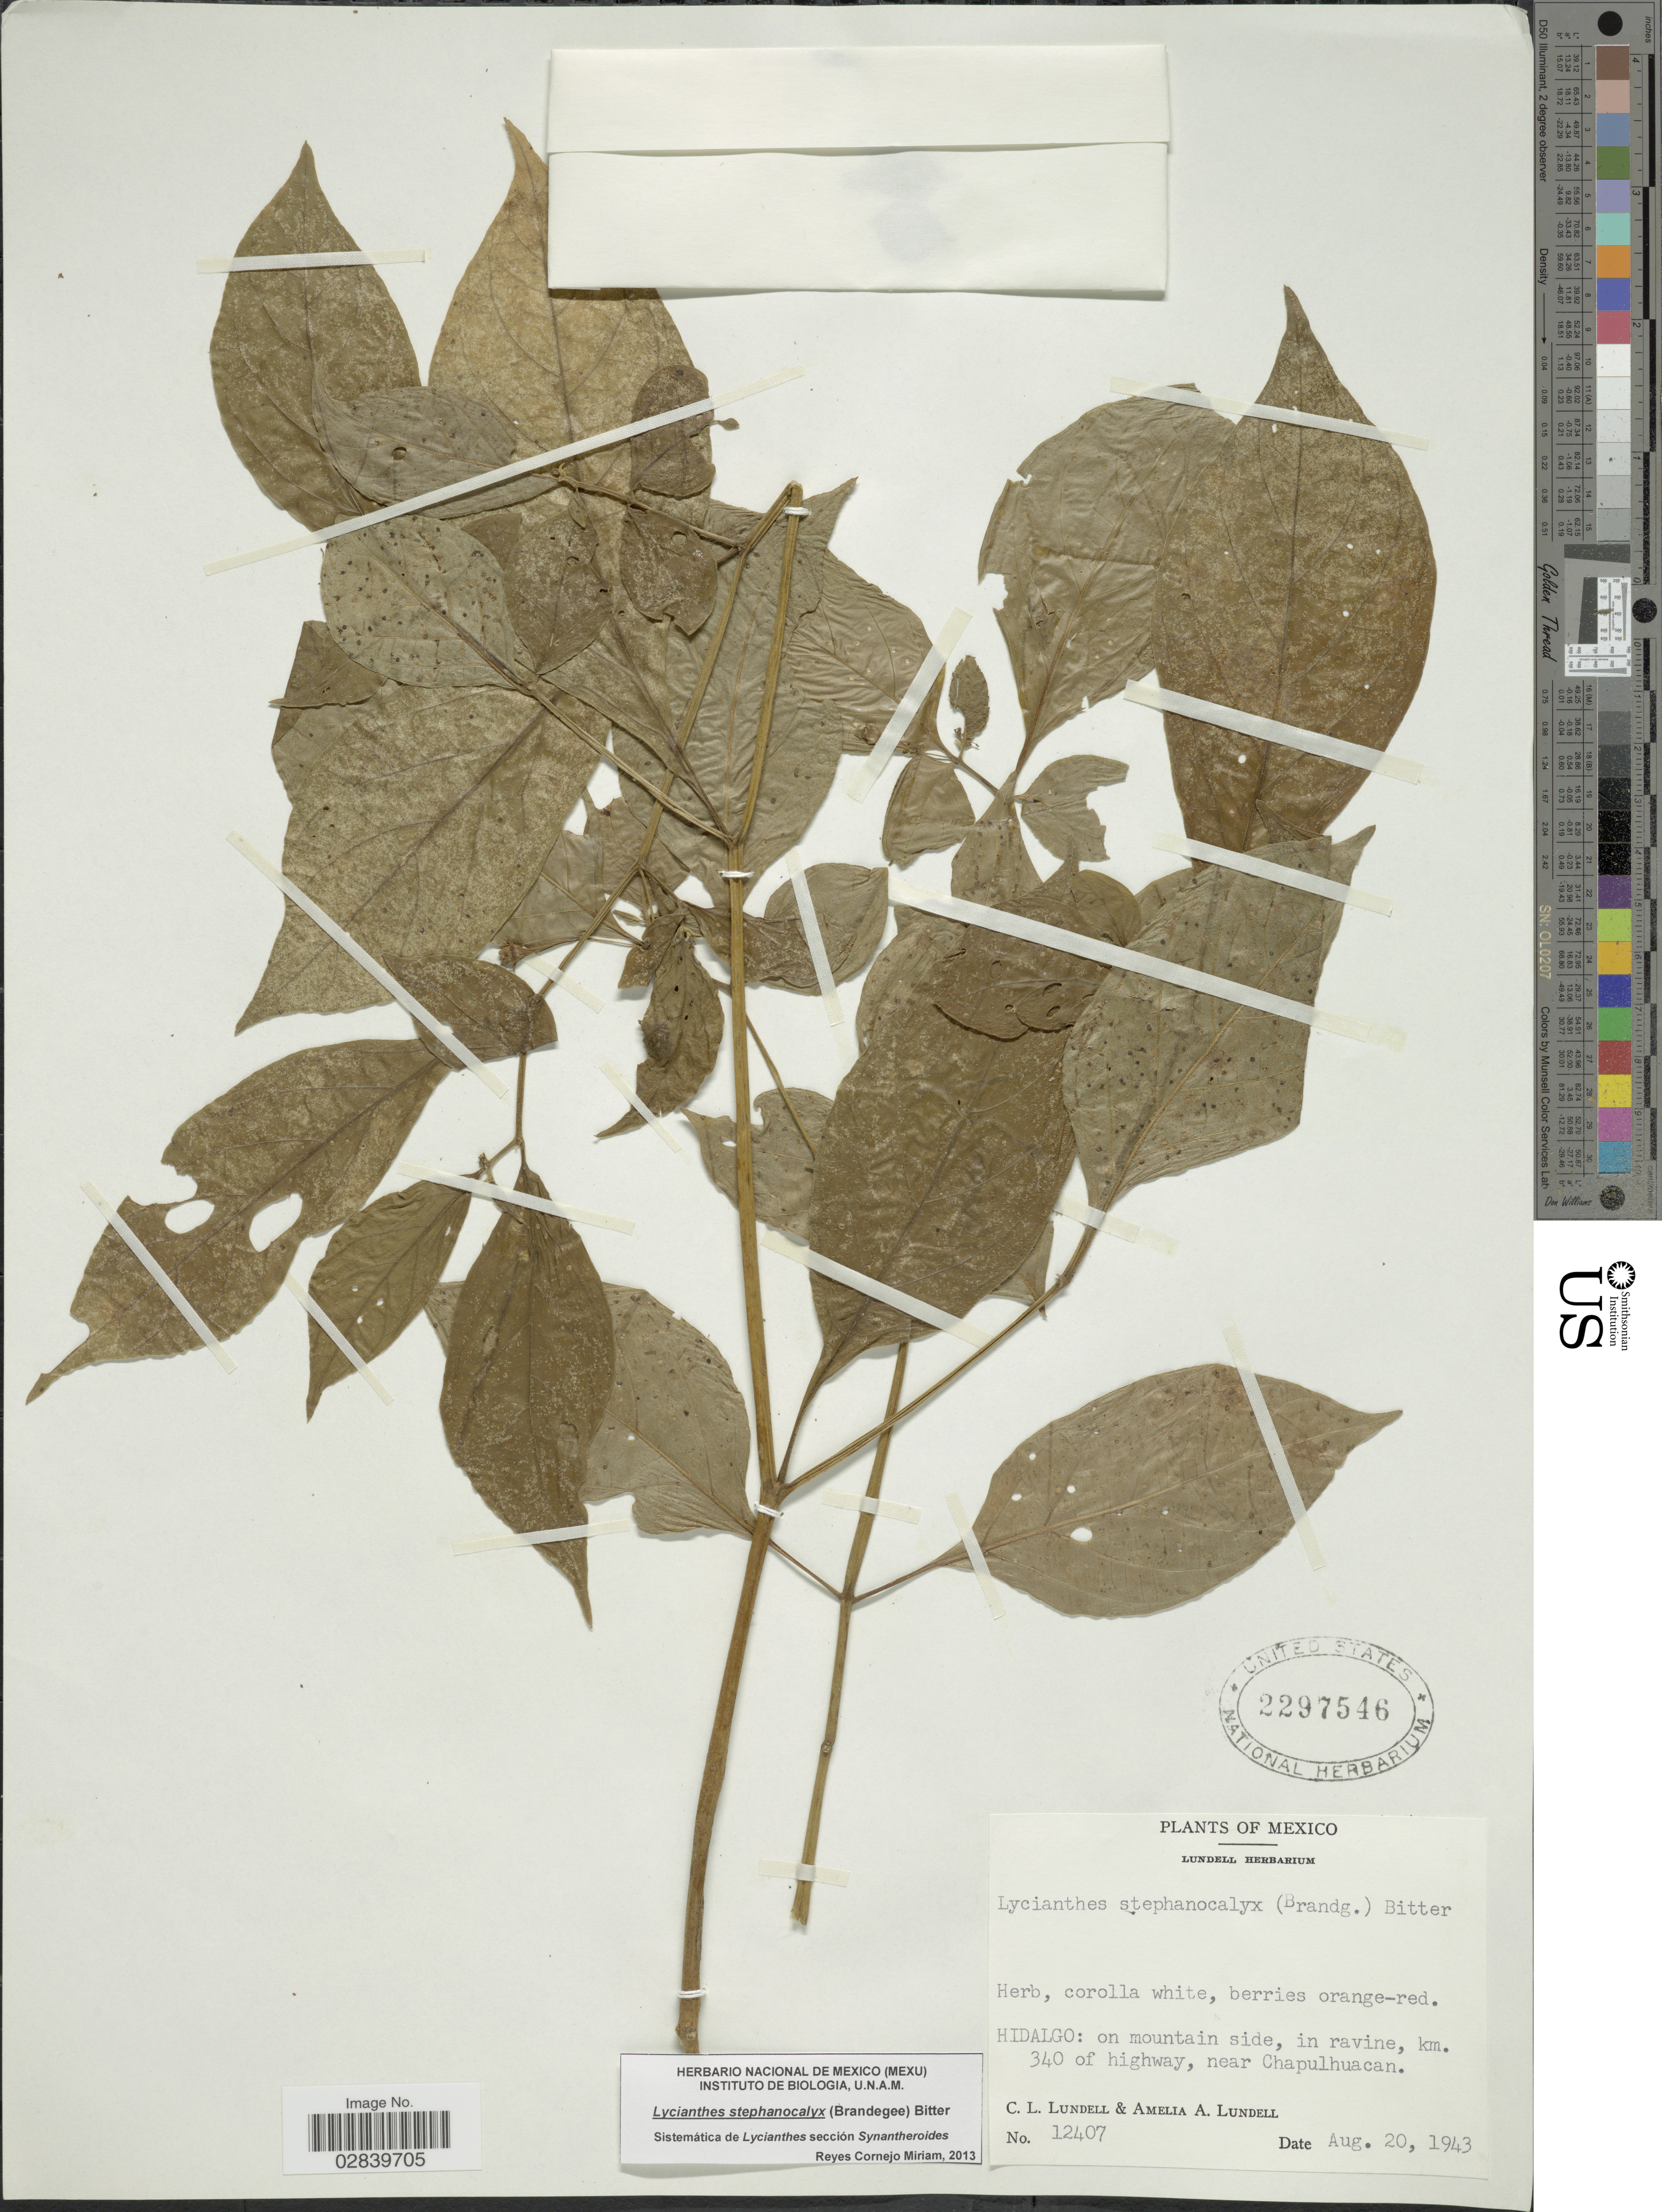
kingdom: Plantae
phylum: Tracheophyta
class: Magnoliopsida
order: Solanales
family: Solanaceae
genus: Lycianthes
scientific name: Lycianthes stephanocalyx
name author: (Brandegee) Bitter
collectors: C. L. Lundell & A. A. Lundell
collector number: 12407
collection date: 1943-08-20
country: Mexico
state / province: Hidalgo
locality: On mountain slide, in ravine, km. 340 of highway, near Chapulhuacan.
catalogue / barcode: US 2297546